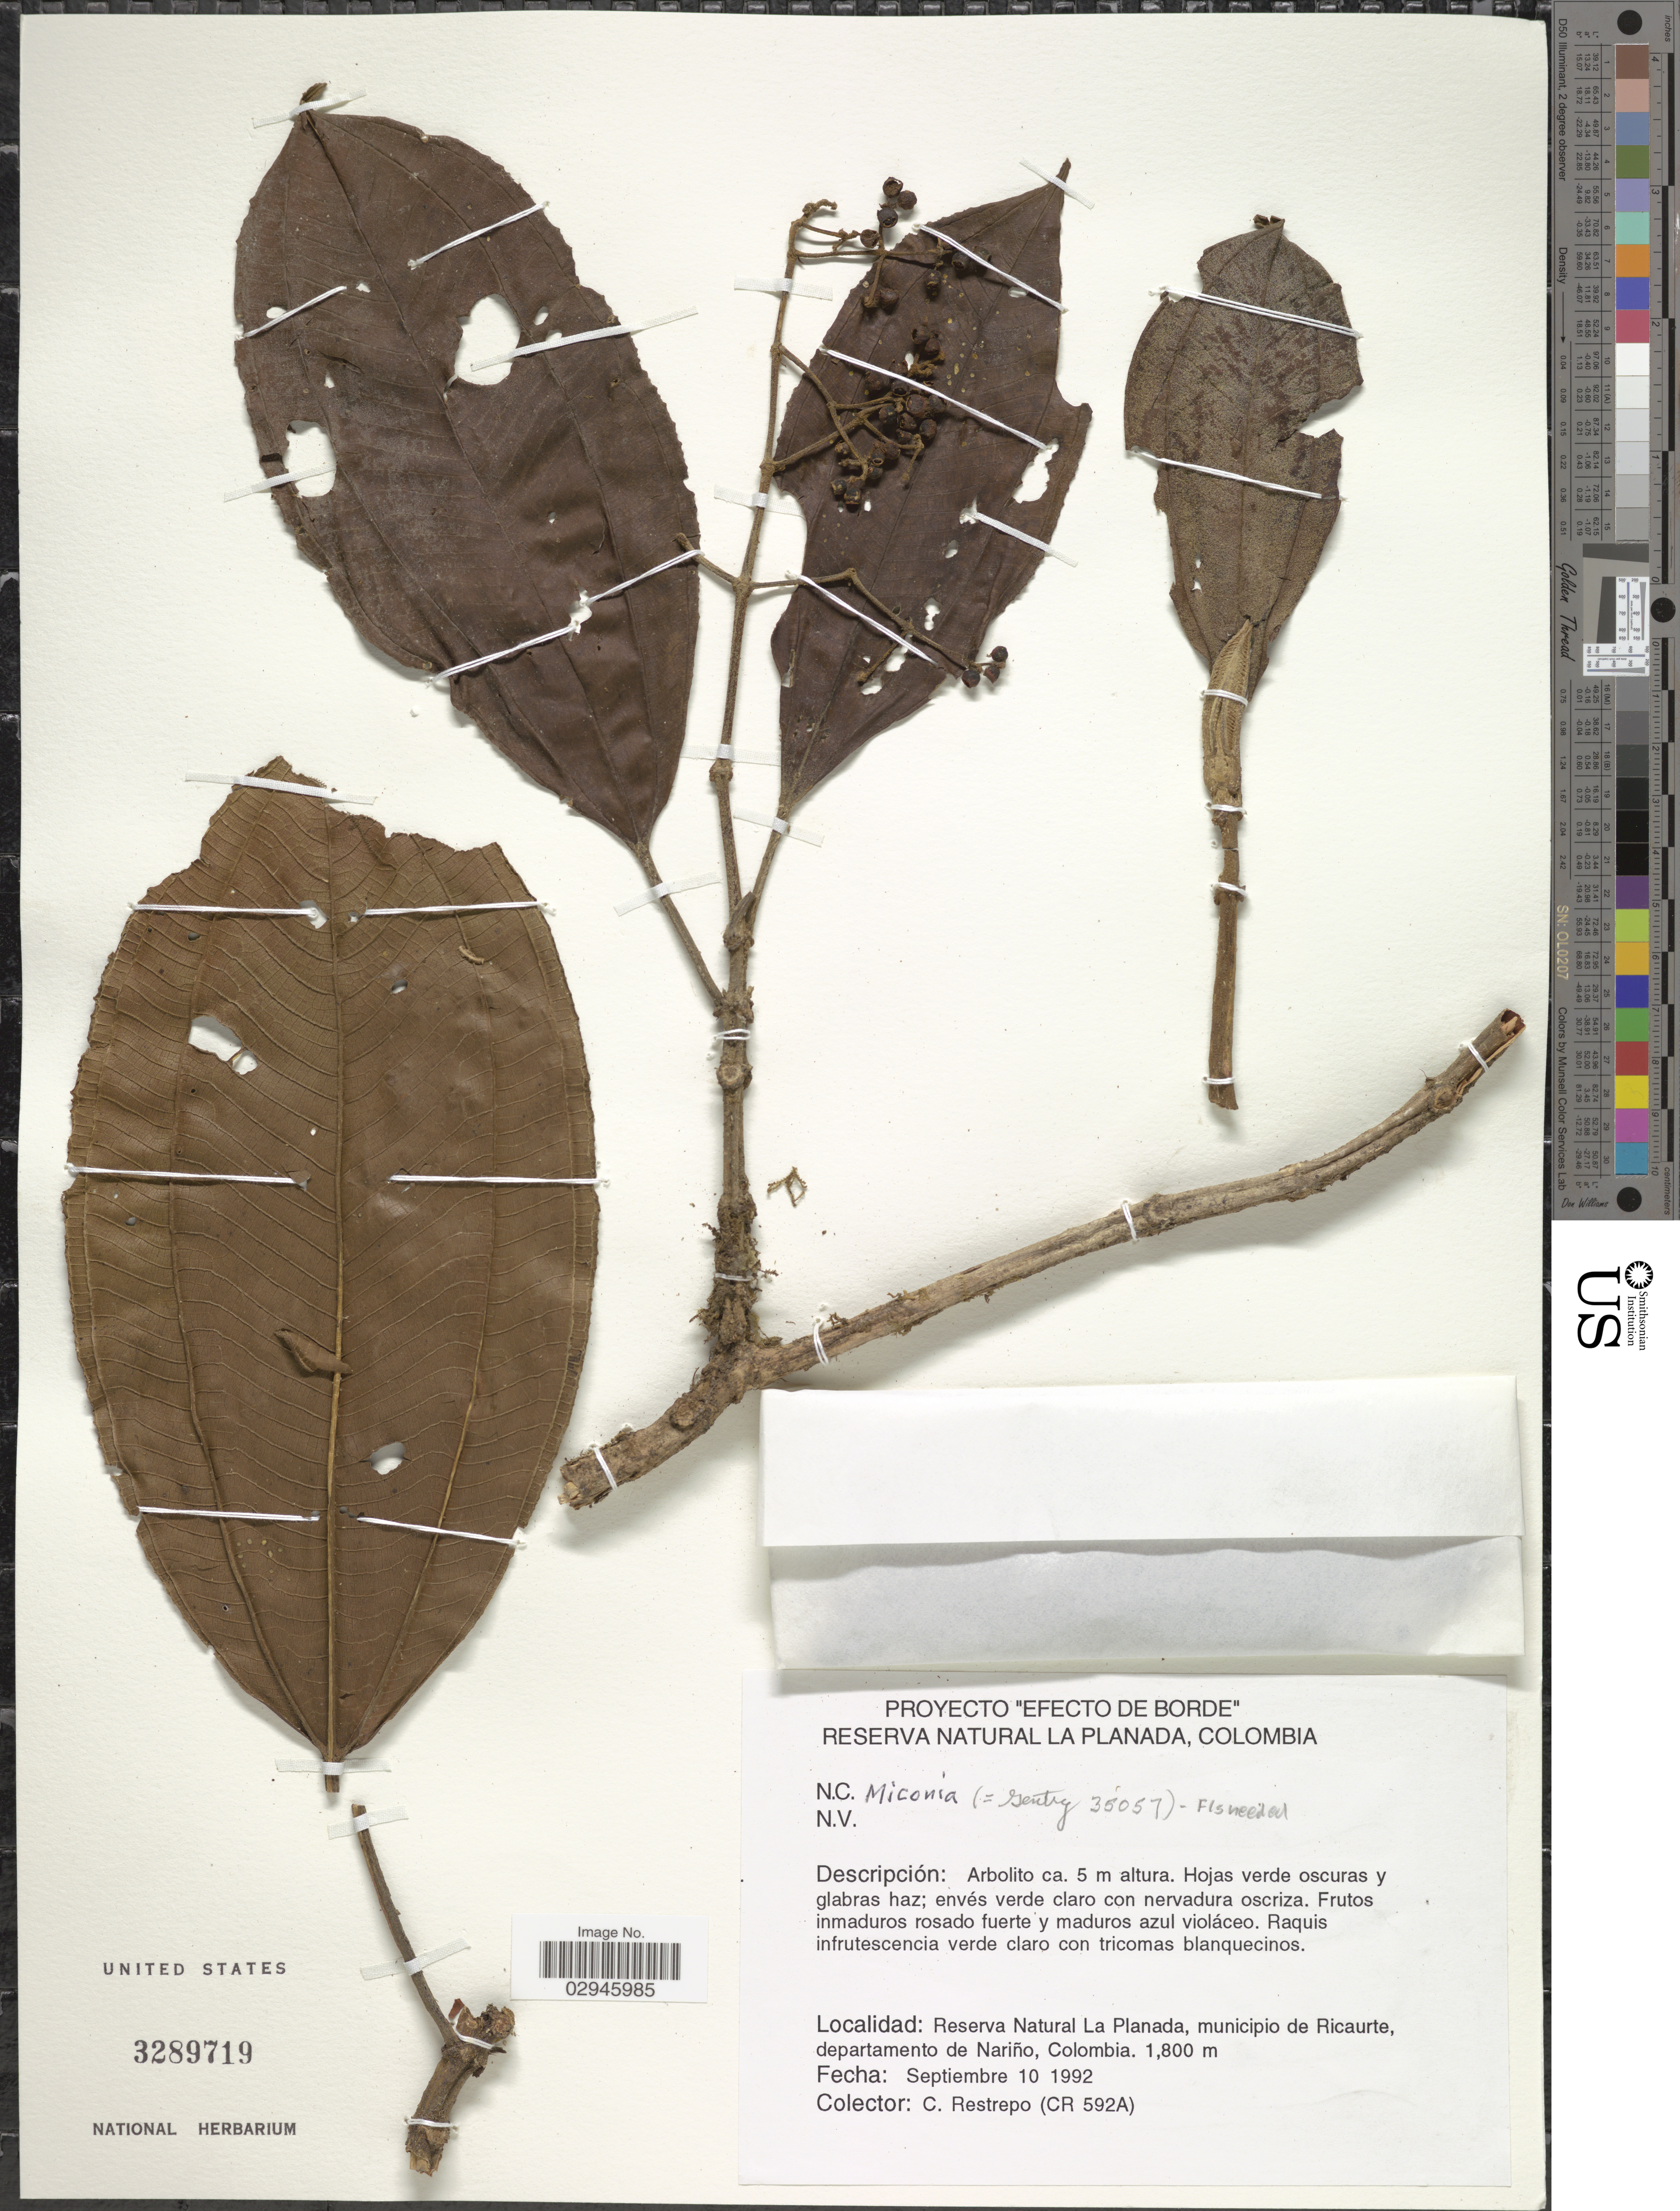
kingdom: Plantae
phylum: Tracheophyta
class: Magnoliopsida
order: Myrtales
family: Melastomataceae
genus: Miconia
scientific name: Miconia sp.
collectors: C. Restrepo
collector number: CR 592A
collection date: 1992-09-10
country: Colombia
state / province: Nariño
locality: Reserva Natural La Planada, municipio de Ricaurte, departamento de Nariño.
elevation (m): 1800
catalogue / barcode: US 3289719